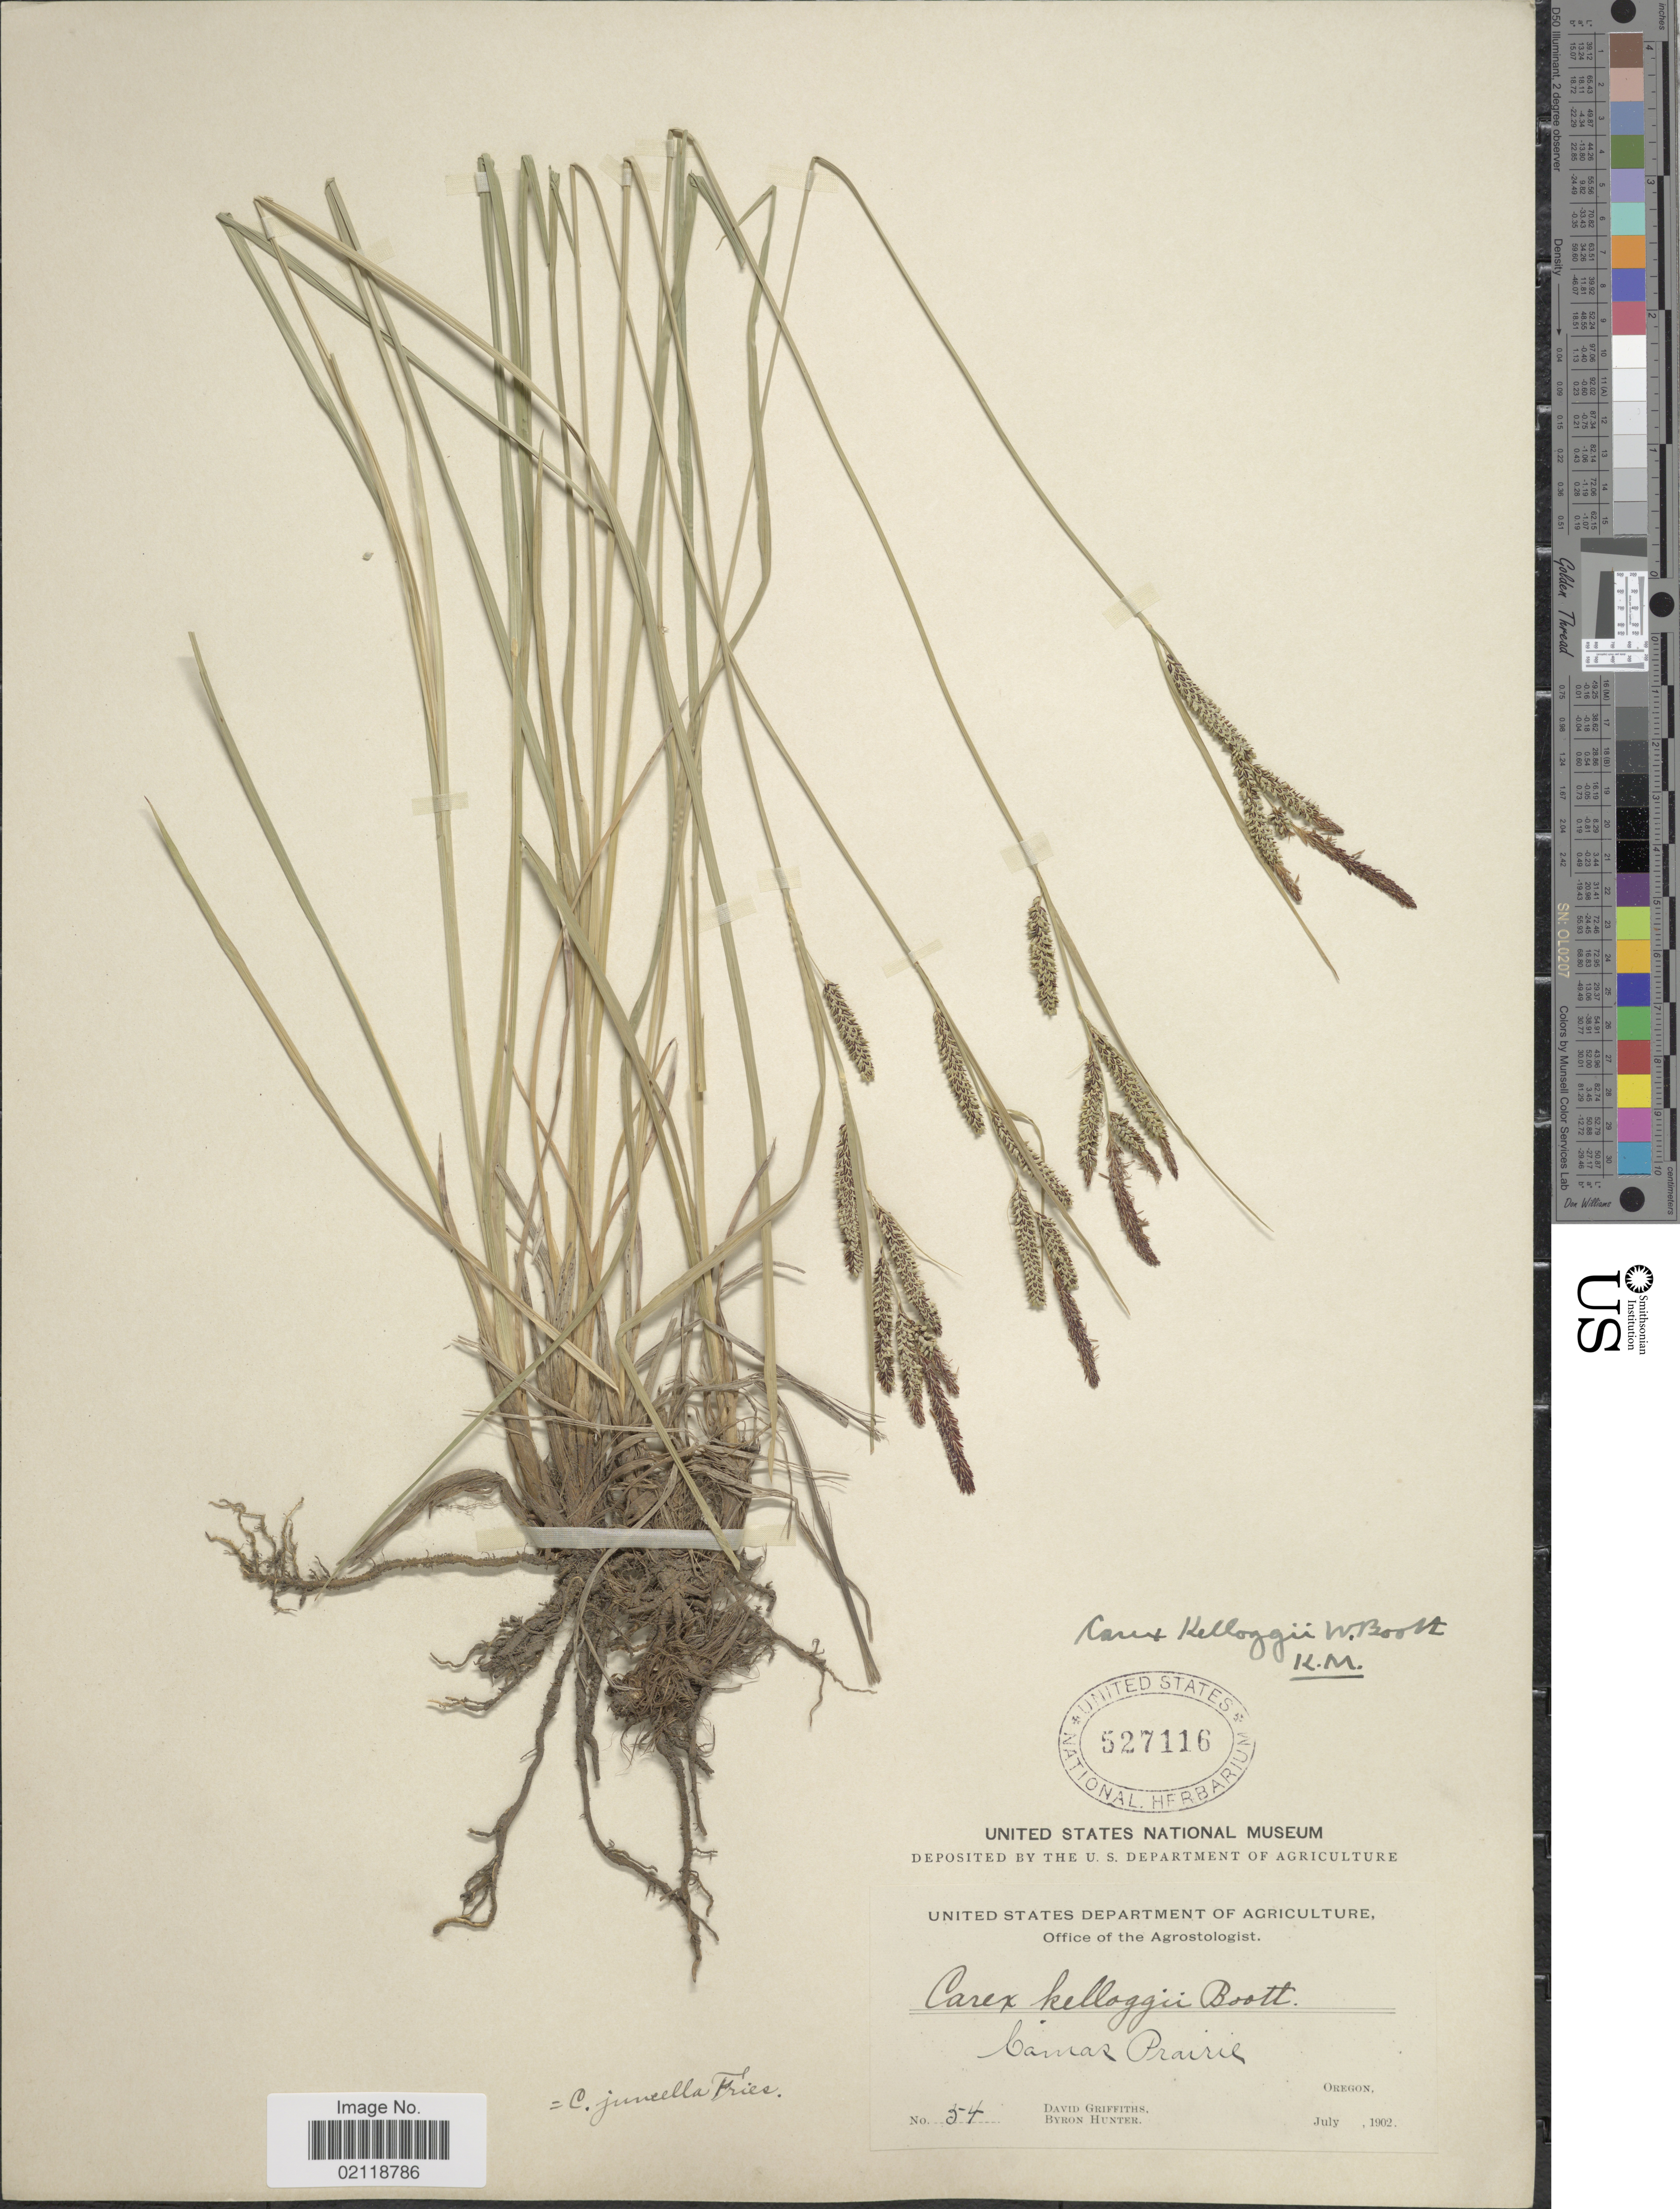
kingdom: Plantae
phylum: Tracheophyta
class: Liliopsida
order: Poales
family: Cyperaceae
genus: Carex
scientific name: Carex kelloggii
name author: W. Boott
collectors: D. Griffiths & B. Hunter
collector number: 54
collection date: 1902-07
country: United States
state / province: Oregon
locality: Camas Prairie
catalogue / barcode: US 527116